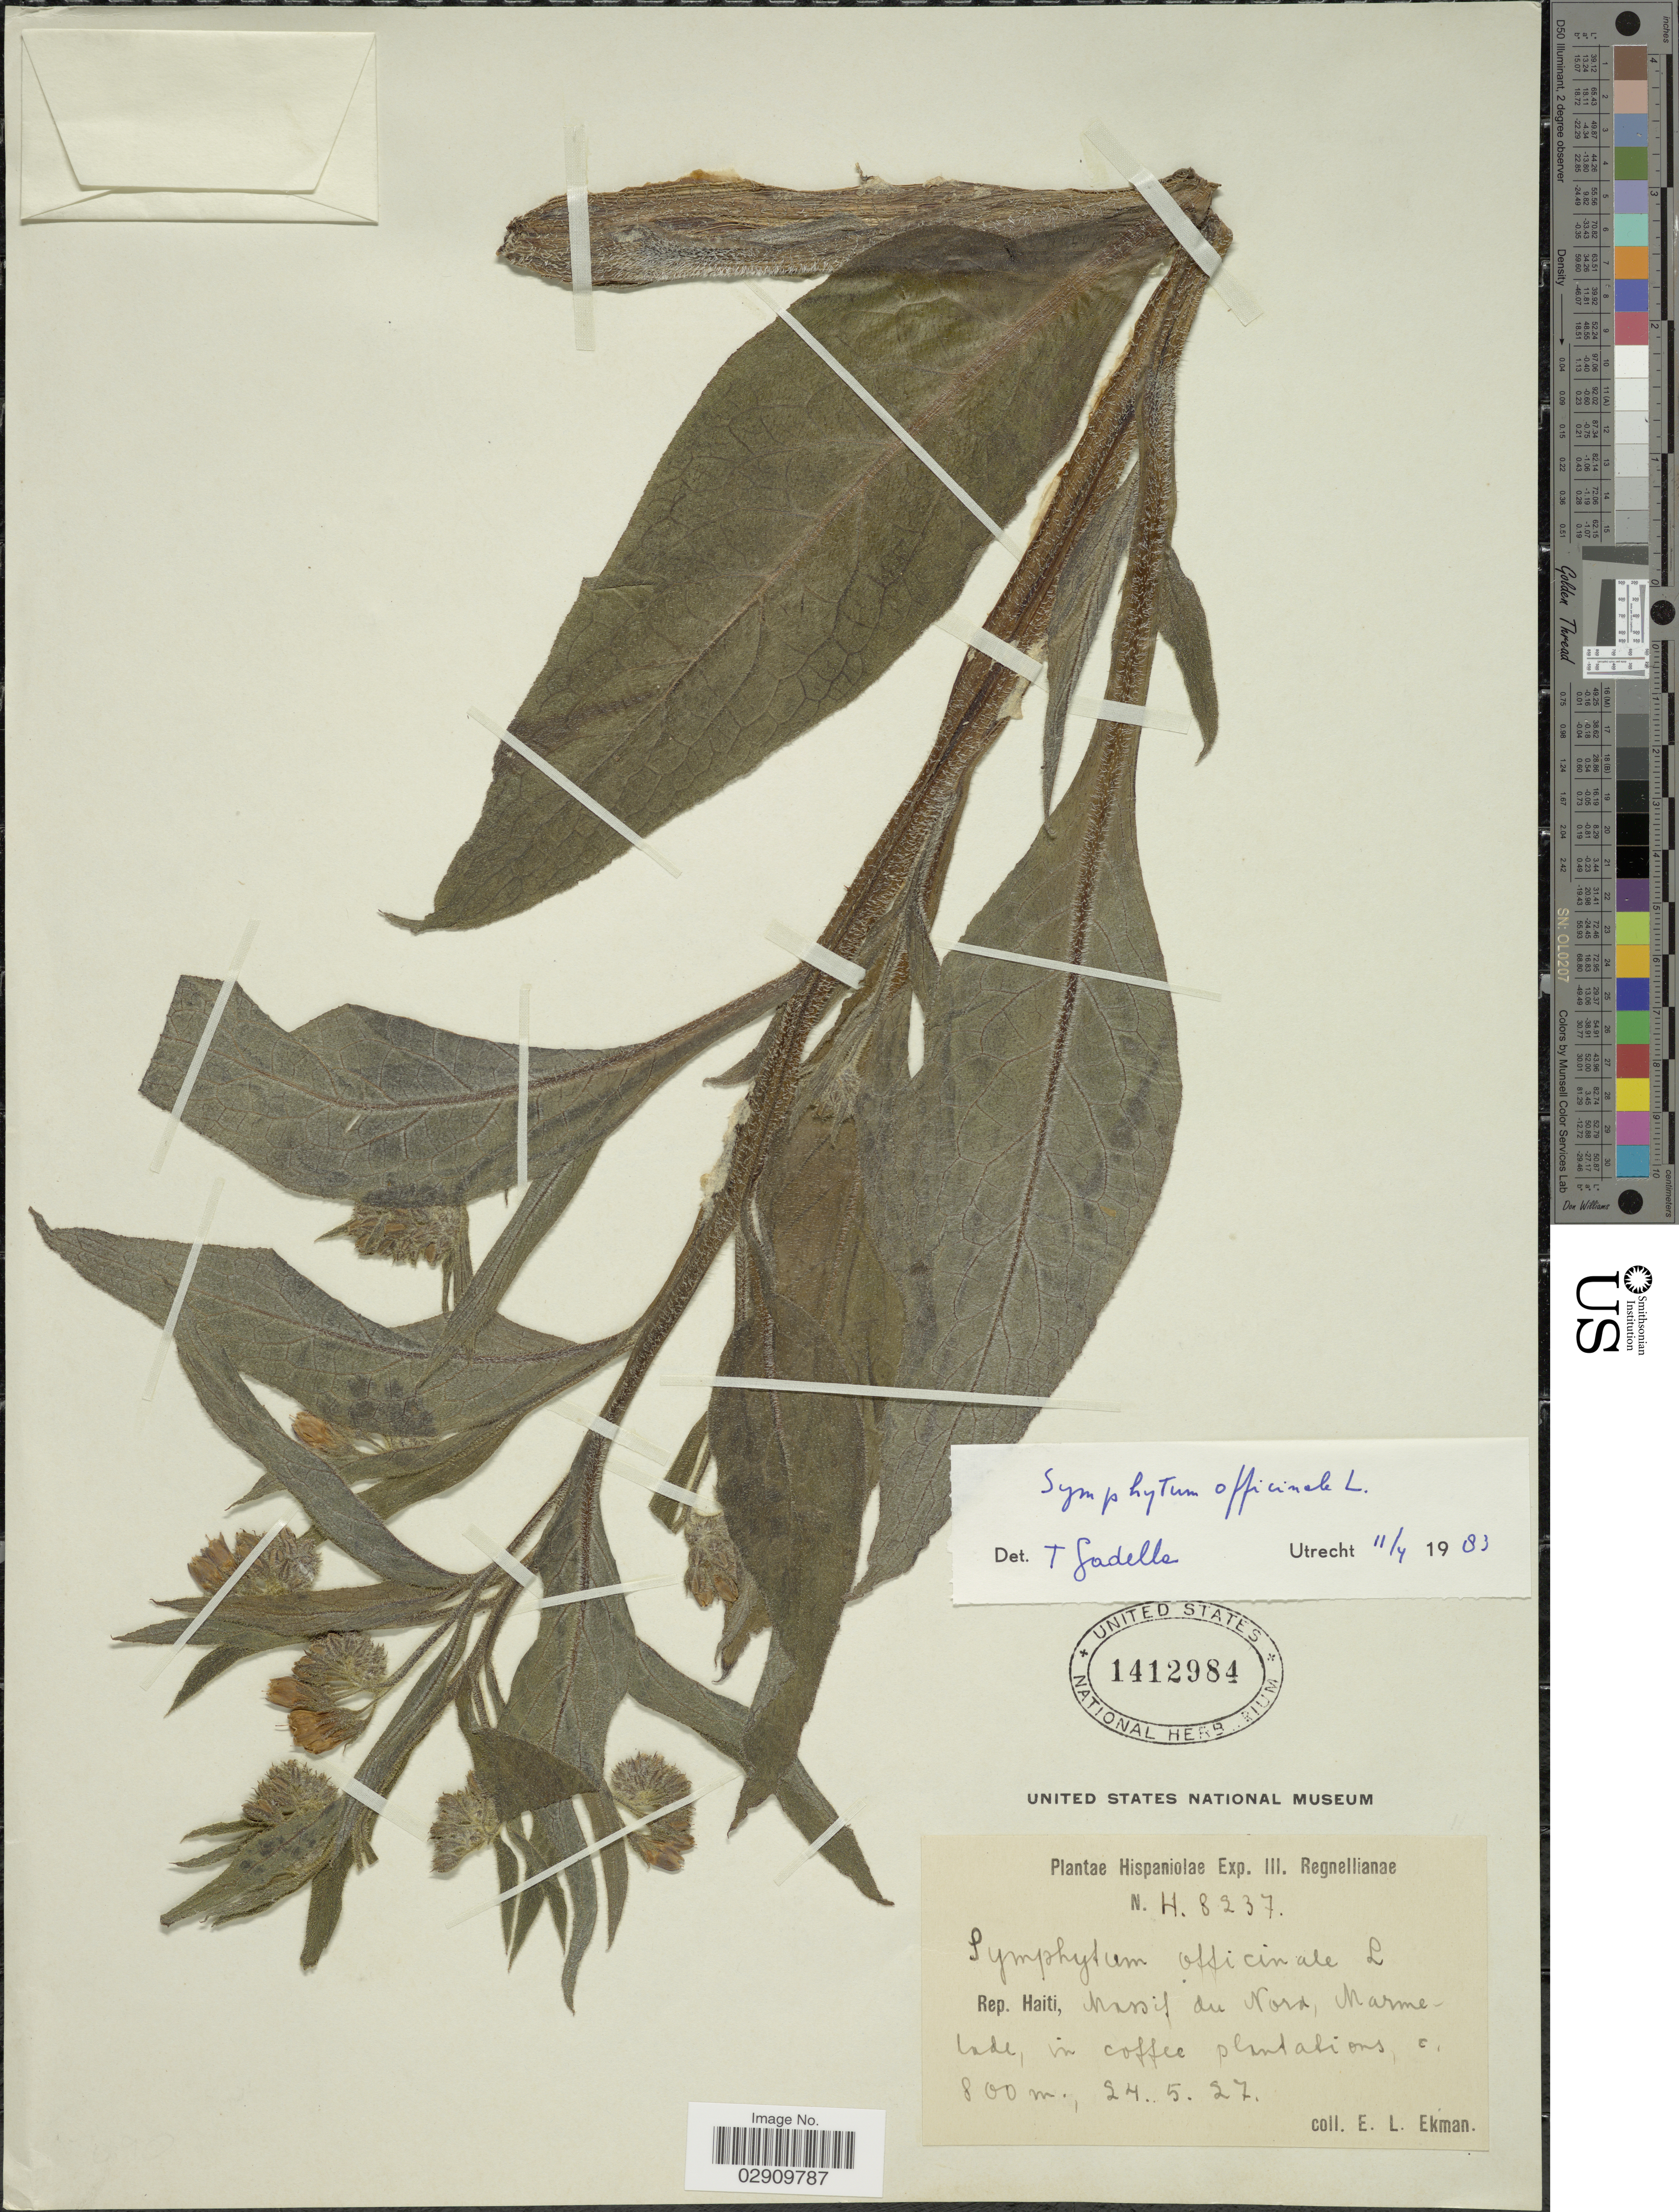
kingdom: Plantae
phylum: Tracheophyta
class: Magnoliopsida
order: Boraginales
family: Boraginaceae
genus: Symphytum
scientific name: Symphytum officinale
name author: L.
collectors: E. L. Ekman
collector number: H8237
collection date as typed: Transcribed d/m/y: 24/5/27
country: Haiti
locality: Massif du Nord, Marmelade, in coffee plantations.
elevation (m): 800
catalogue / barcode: US 1412984